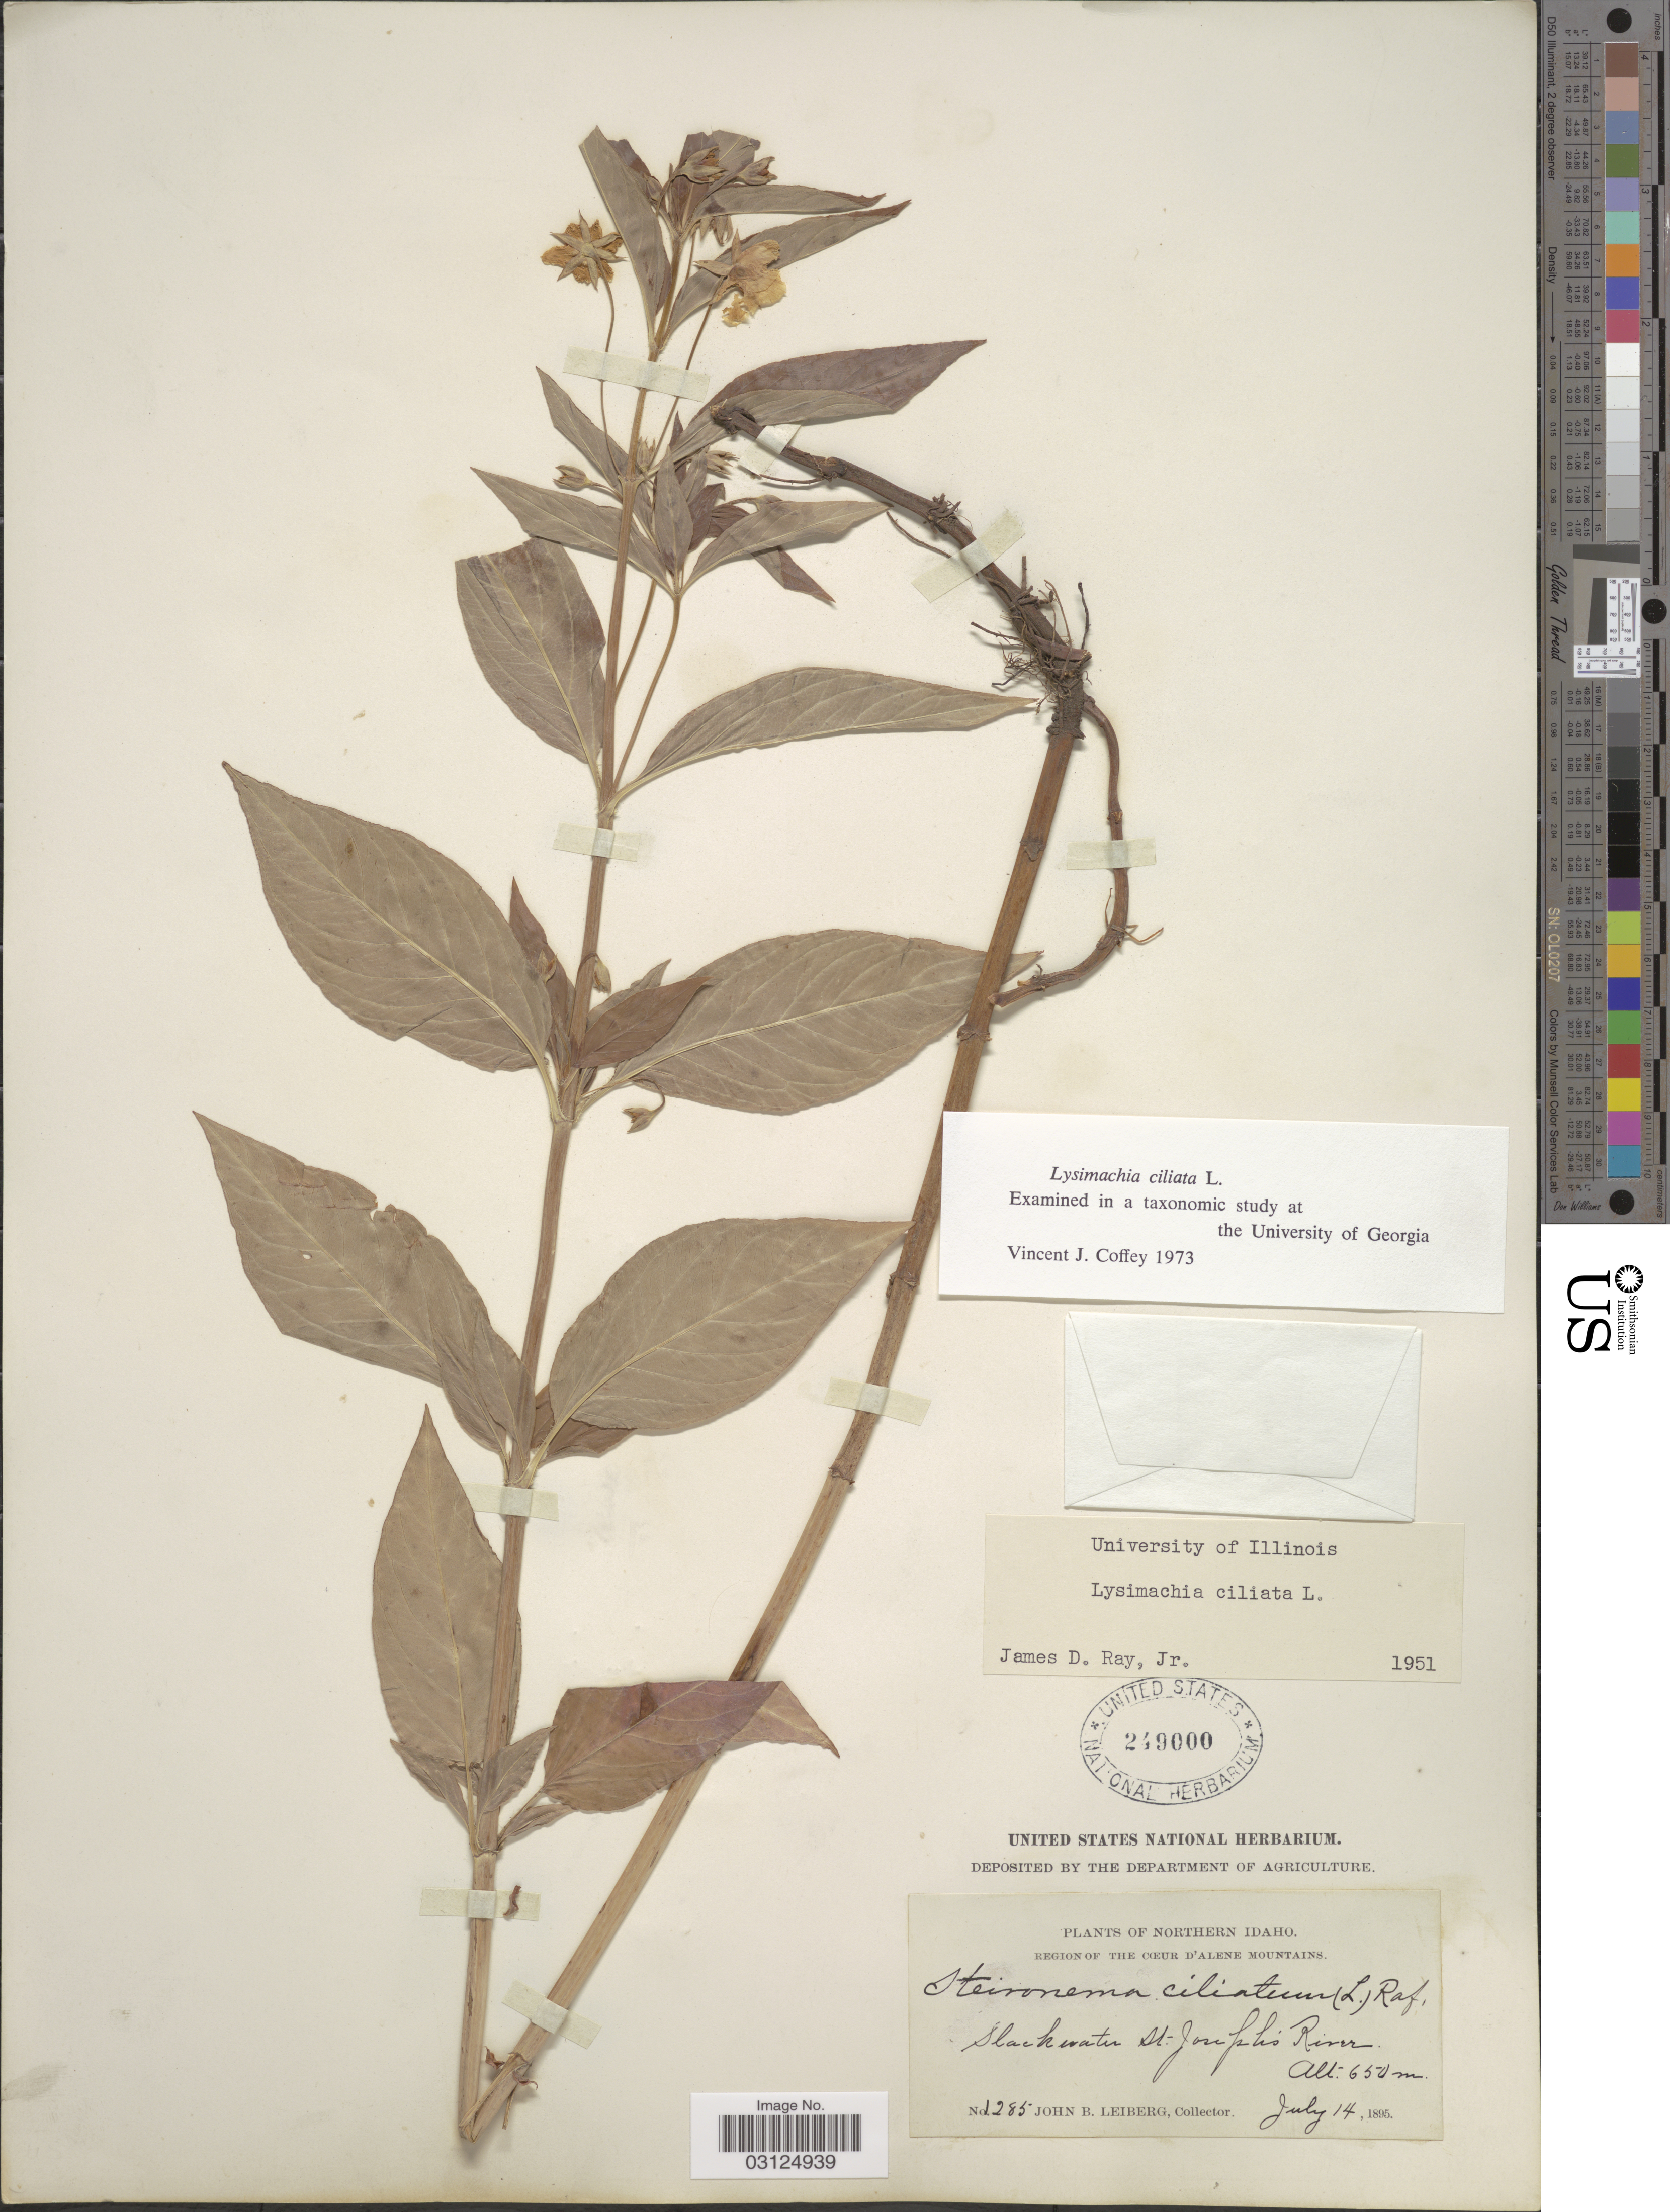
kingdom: Plantae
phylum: Tracheophyta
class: Magnoliopsida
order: Ericales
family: Primulaceae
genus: Lysimachia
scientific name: Lysimachia ciliata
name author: L.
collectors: J. B. Leiberg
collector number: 1285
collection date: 1895-07-14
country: United States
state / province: Idaho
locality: Northern Idaho. Region of the Coeur d'Alene Mountains. Slackwater St. Joseph's River.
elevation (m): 650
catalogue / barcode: US 249000